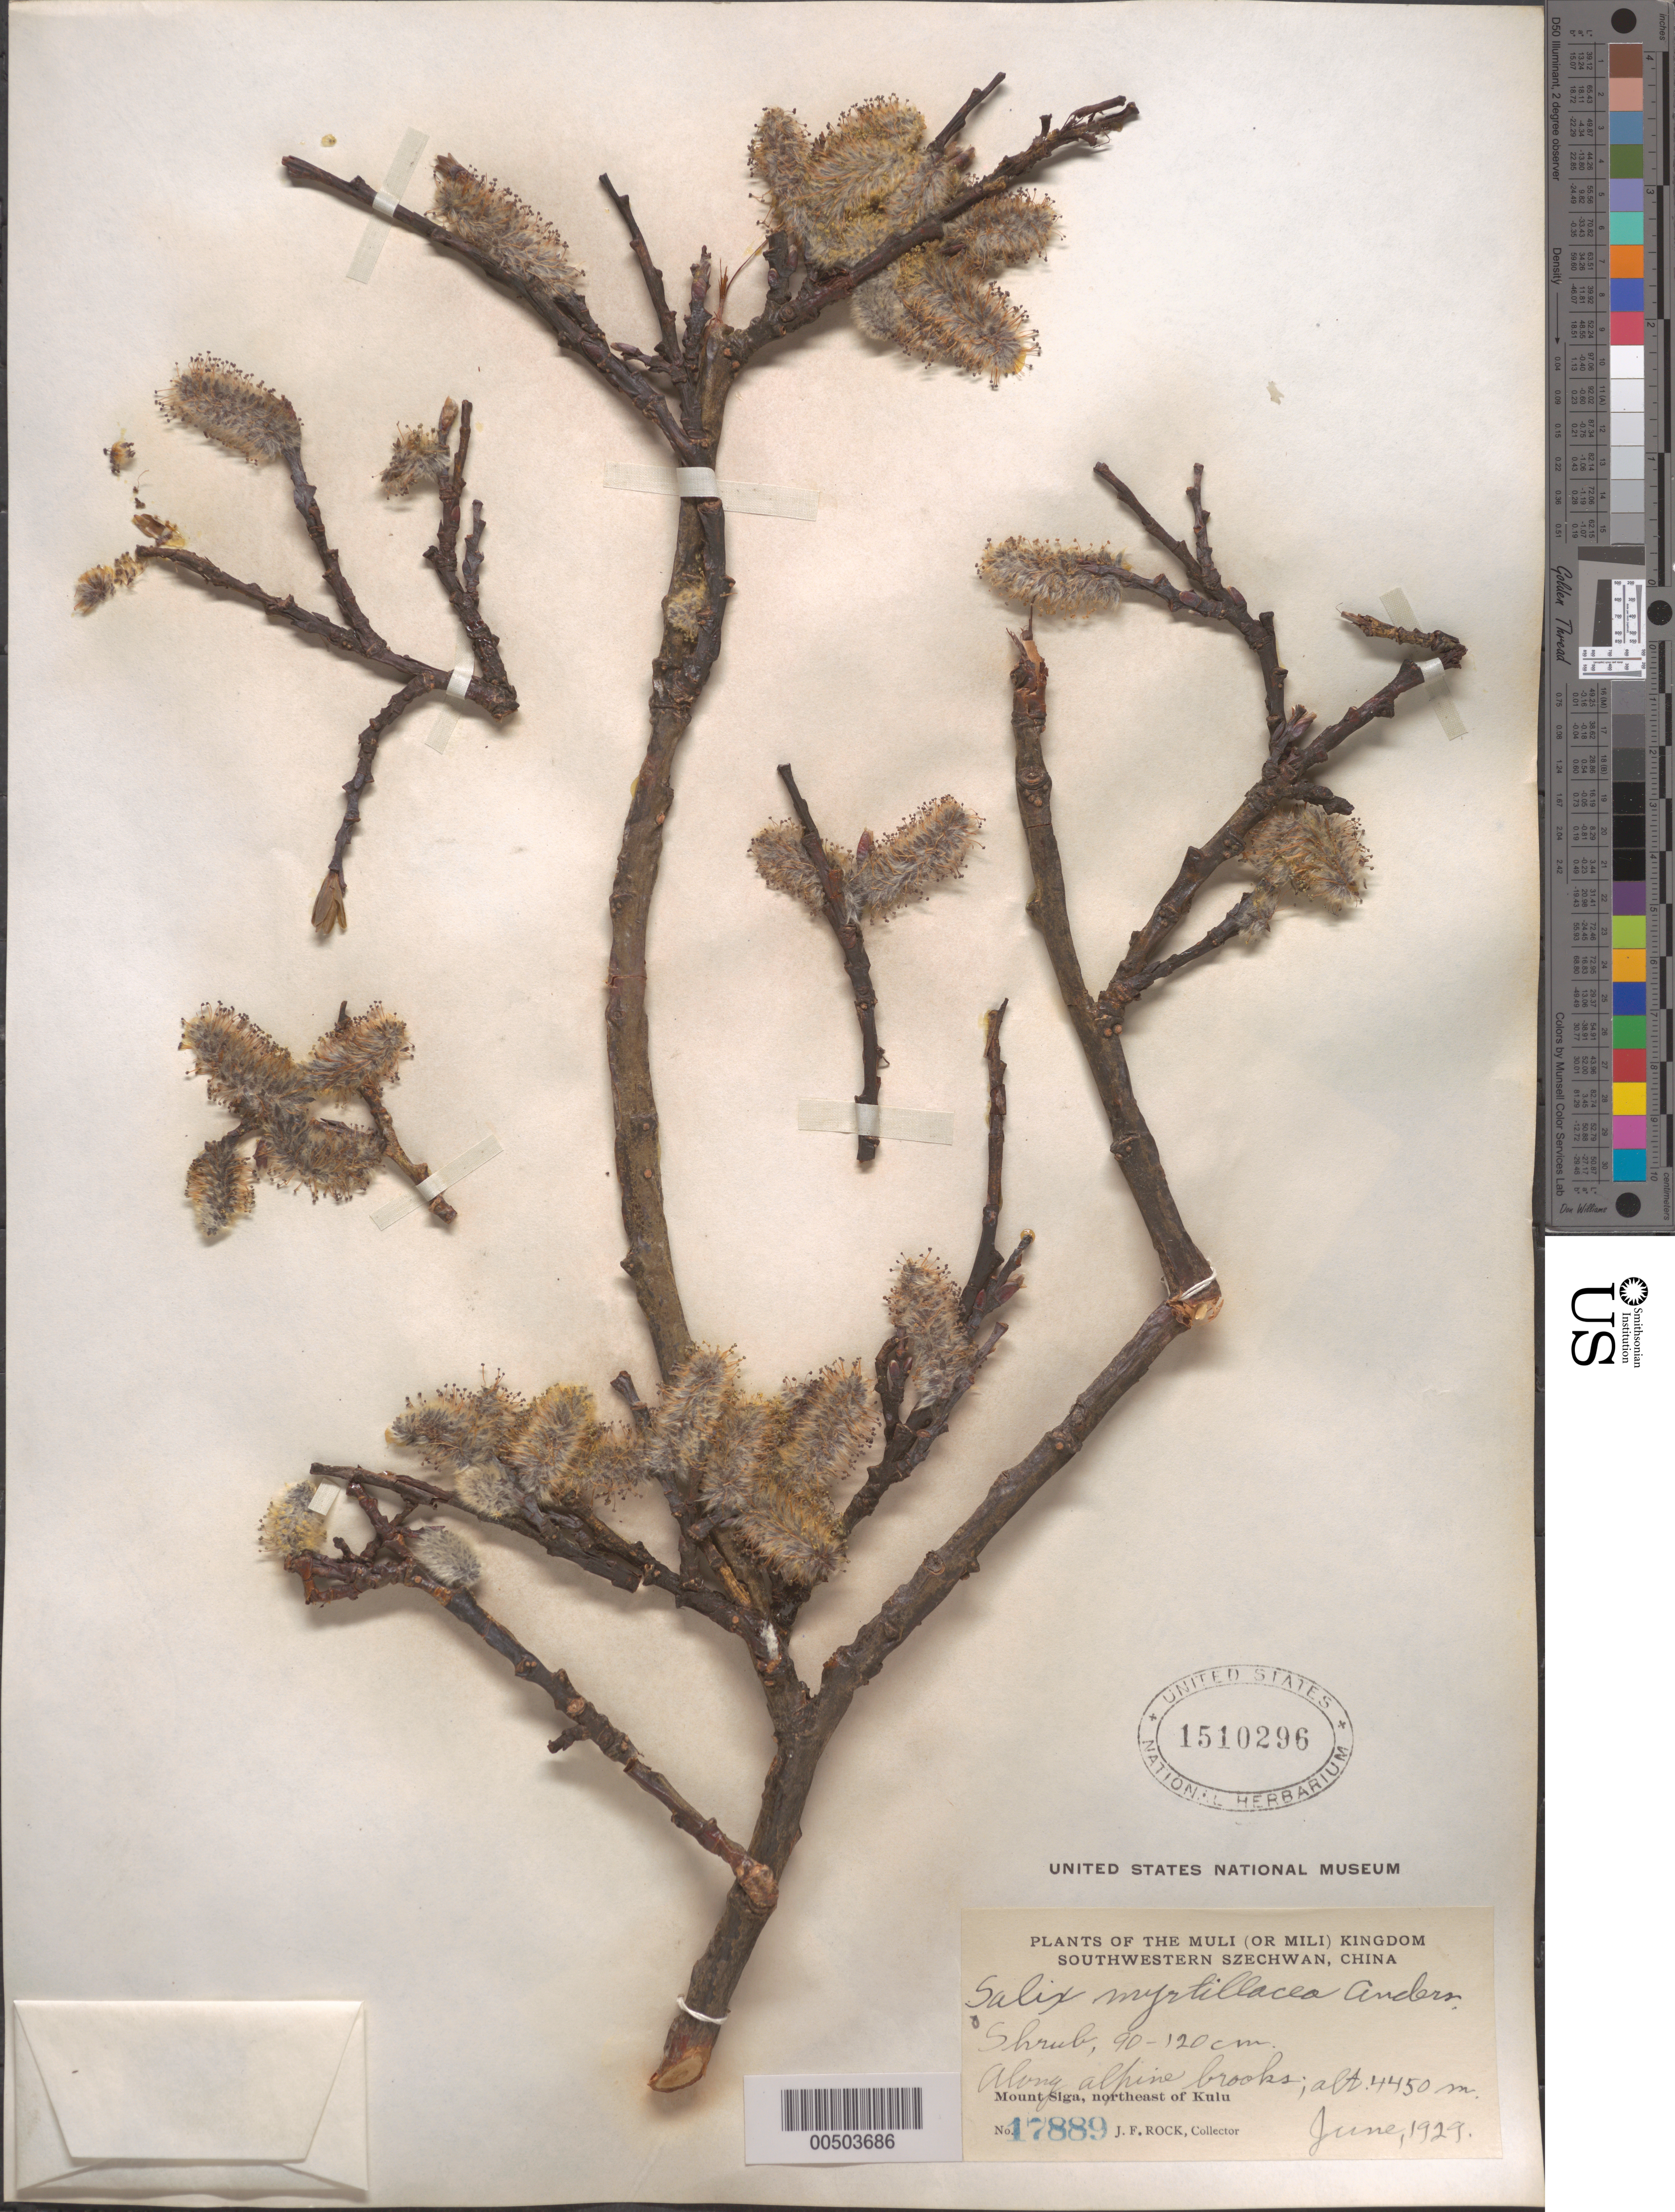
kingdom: Plantae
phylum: Tracheophyta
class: Magnoliopsida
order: Malpighiales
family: Salicaceae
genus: Salix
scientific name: Salix myrtillacea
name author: Andersson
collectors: J. F. Rock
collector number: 17889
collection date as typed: Jun 1929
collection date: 1929-06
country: China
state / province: Sichuan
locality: Mount Siga, northeast of Kulu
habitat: Shrub 90-120 cm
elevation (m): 4450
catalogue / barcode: US 1510296